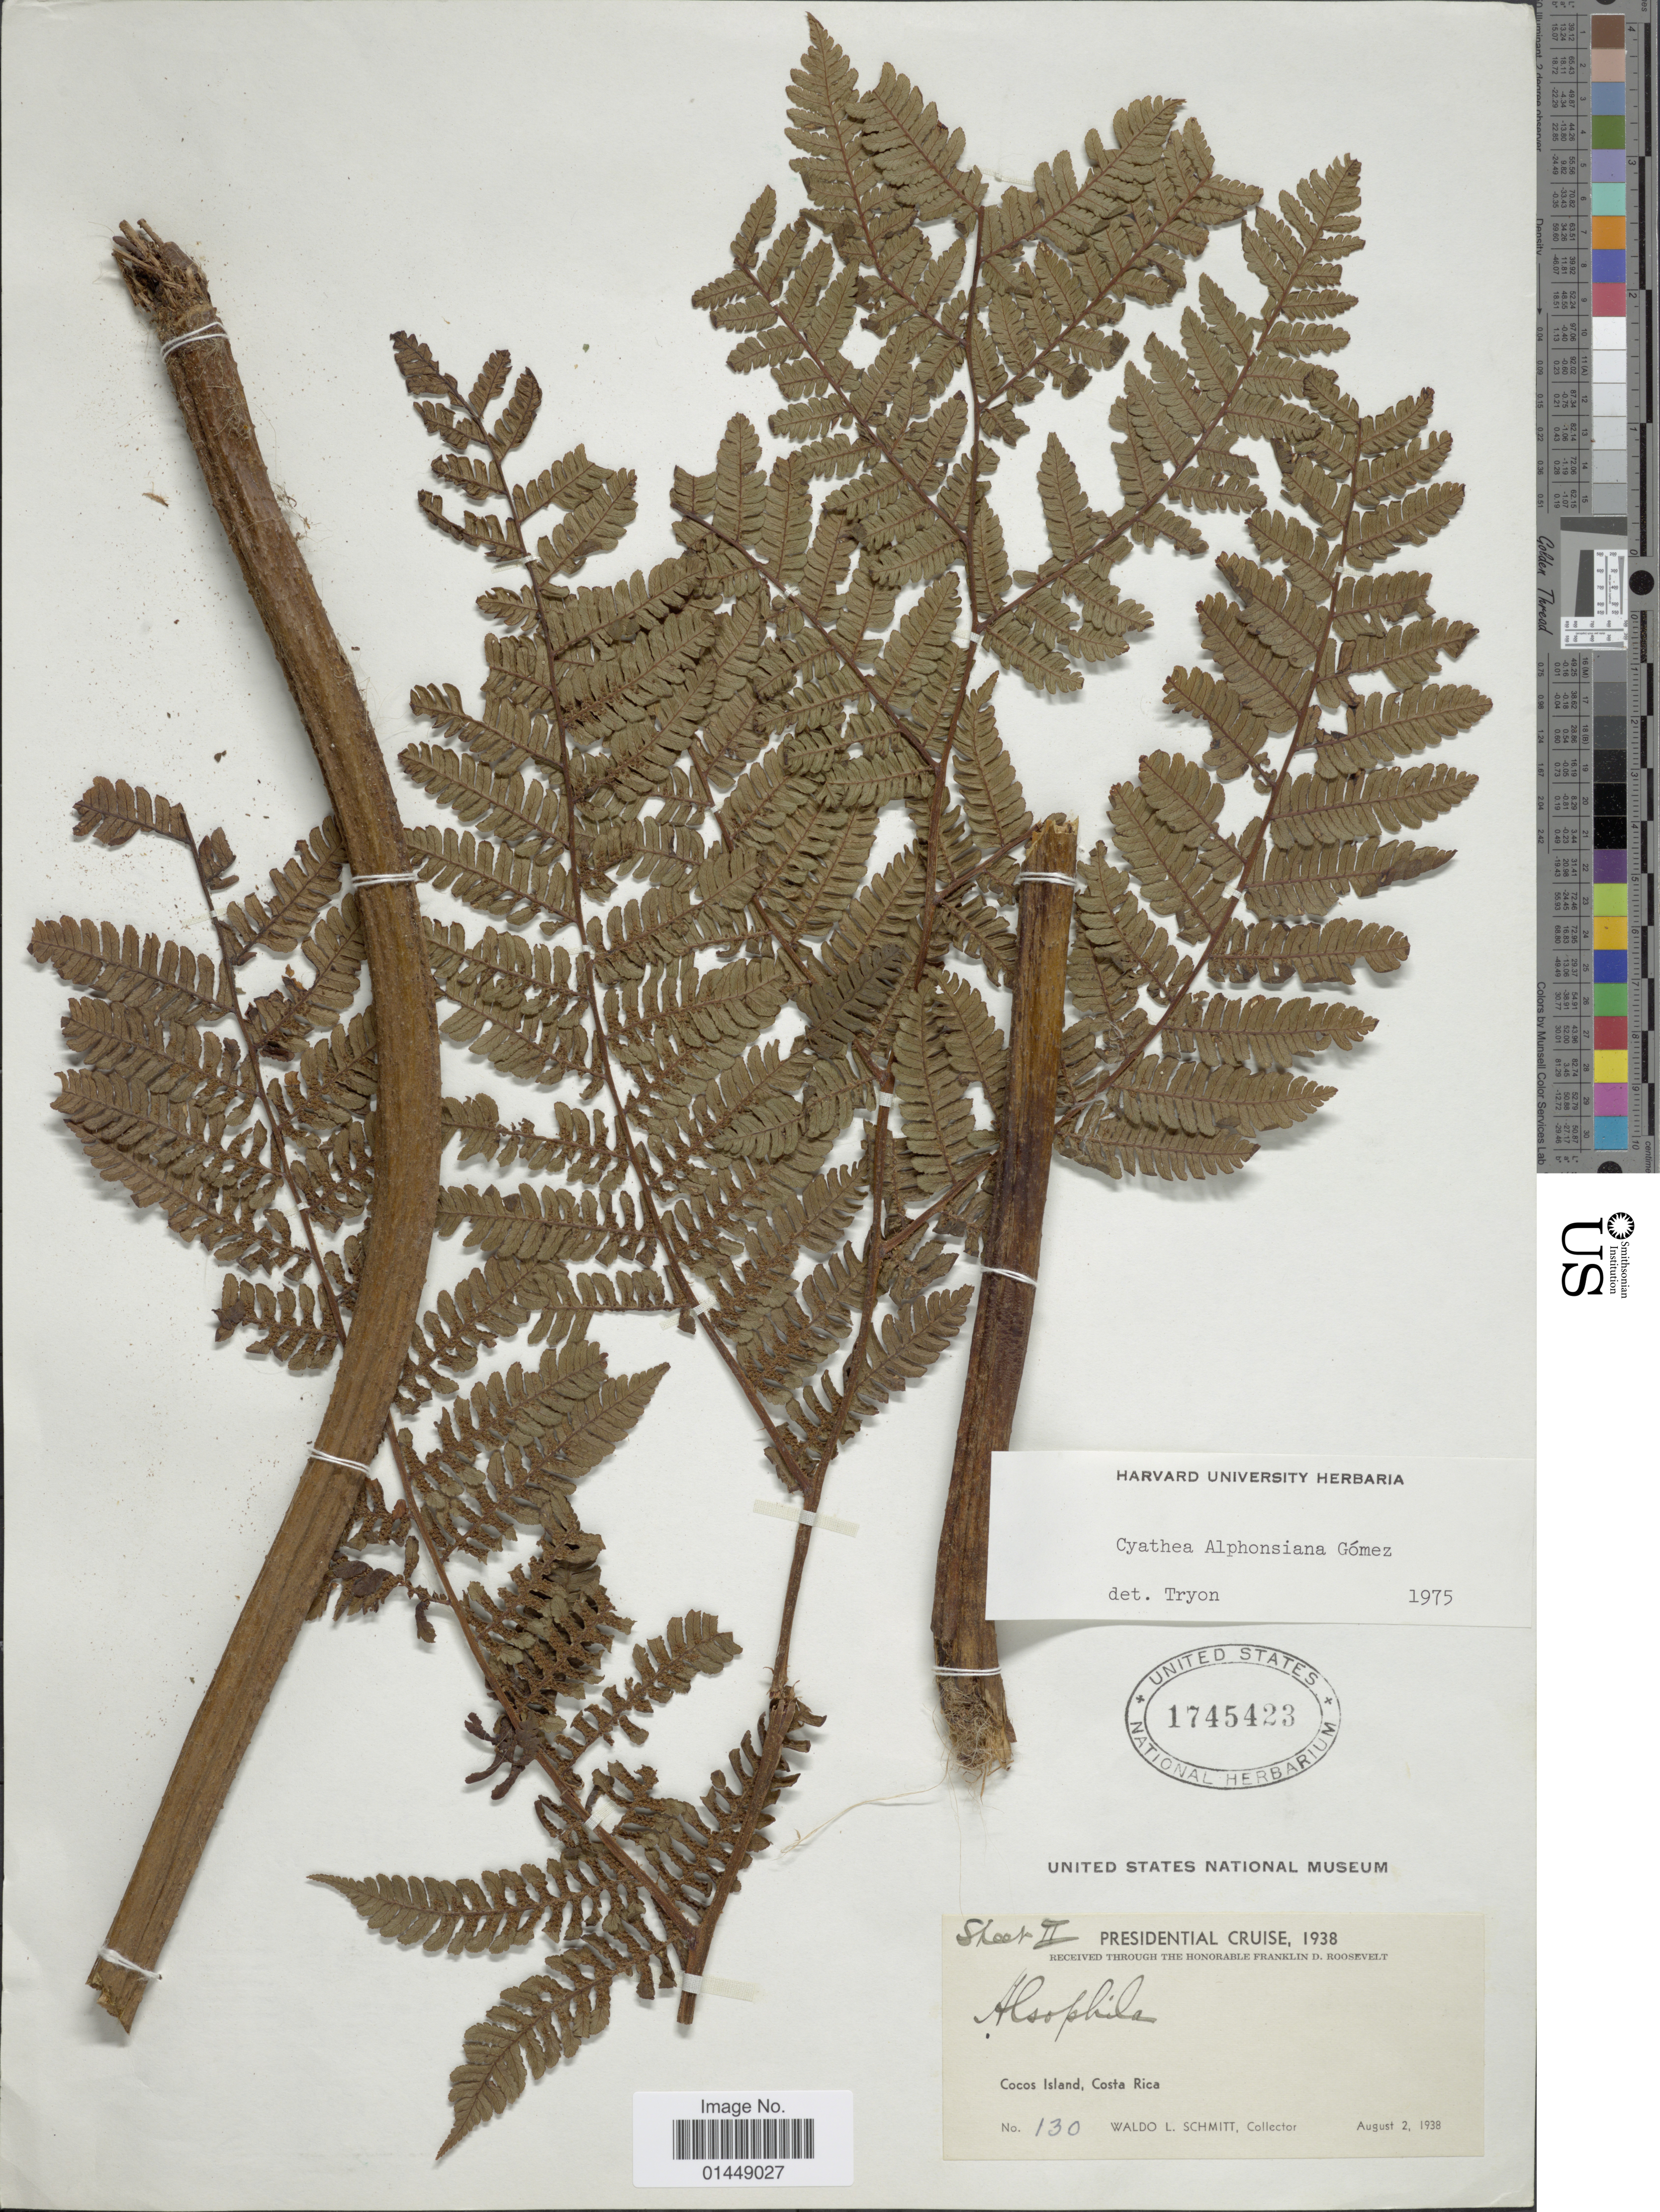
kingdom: Plantae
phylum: Tracheophyta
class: Polypodiopsida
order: Cyatheales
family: Cyatheaceae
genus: Cyathea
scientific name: Cyathea multiflora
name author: Sm.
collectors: W. L. Schmitt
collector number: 130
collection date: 1938-08-02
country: Costa Rica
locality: Cocos Island, Costa Rica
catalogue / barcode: US 1745423